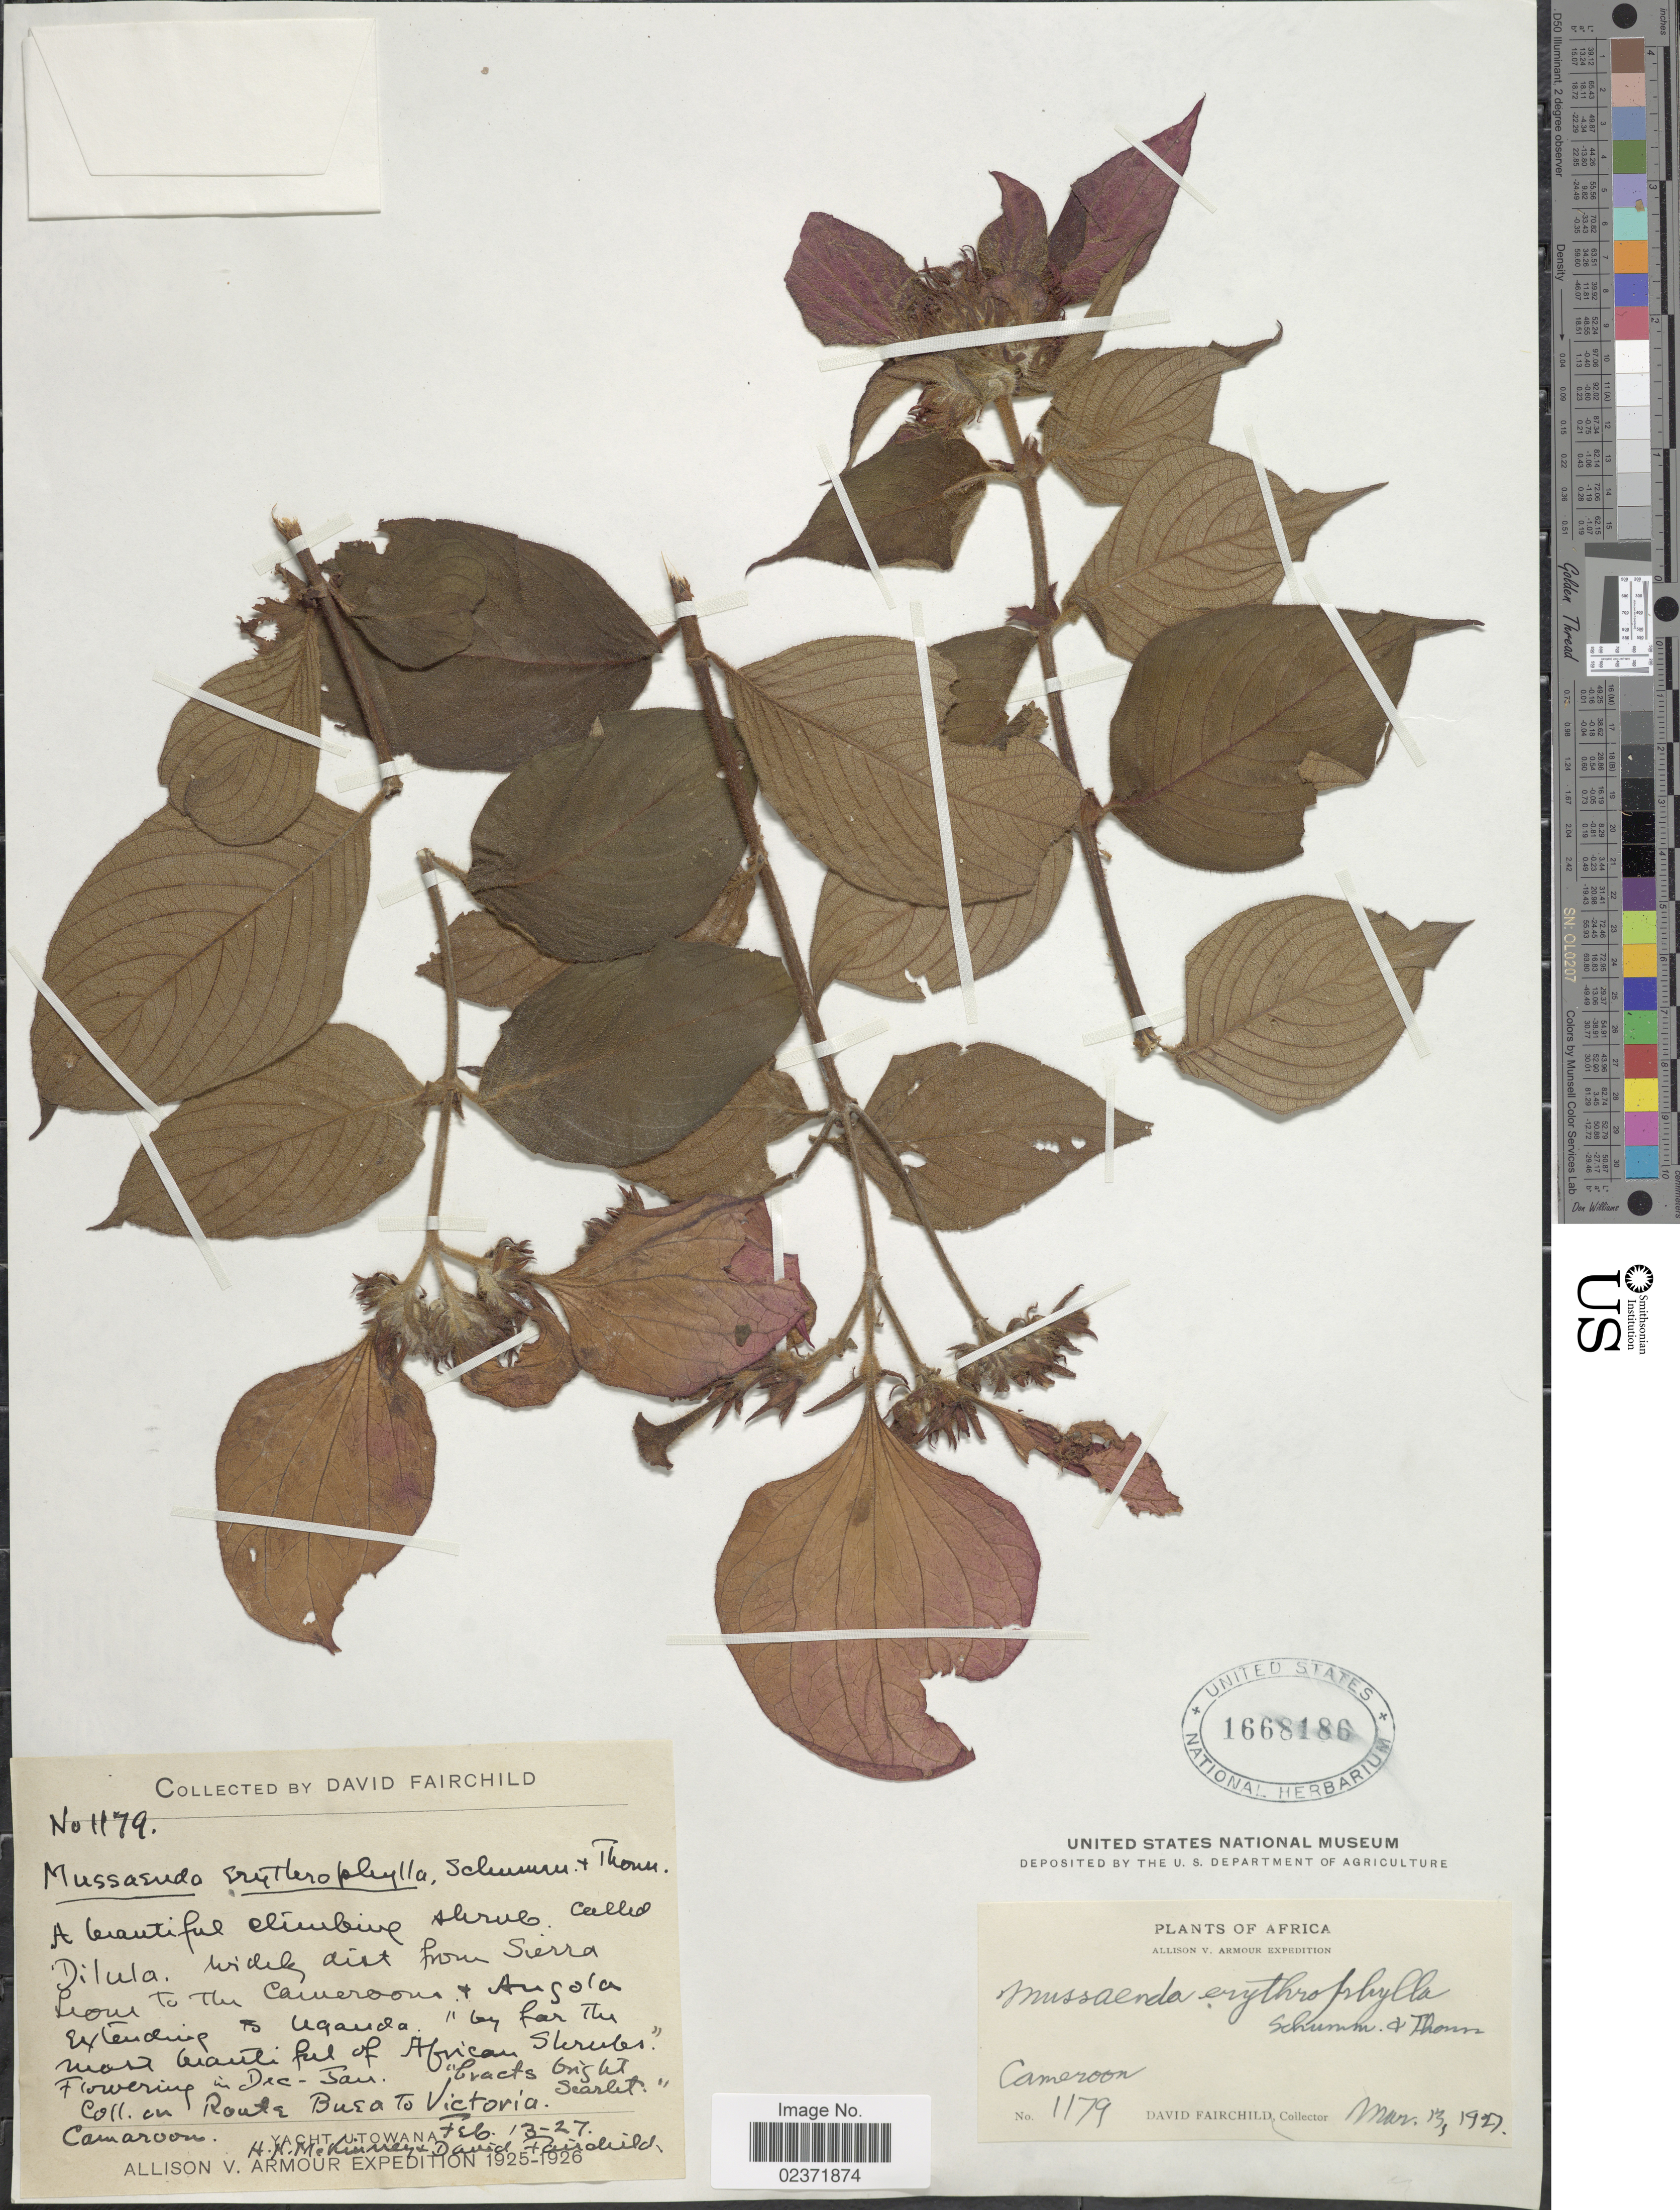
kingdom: Plantae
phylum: Tracheophyta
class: Magnoliopsida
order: Gentianales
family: Rubiaceae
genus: Mussaenda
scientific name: Mussaenda erythrophylla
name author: Schumach. & Thonn.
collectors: H. H. McKinney & D. Fairchild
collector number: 1179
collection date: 1927-02-13/1927-03-13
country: Cameroon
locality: En Route Buea to Victoria.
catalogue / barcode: US 1668186